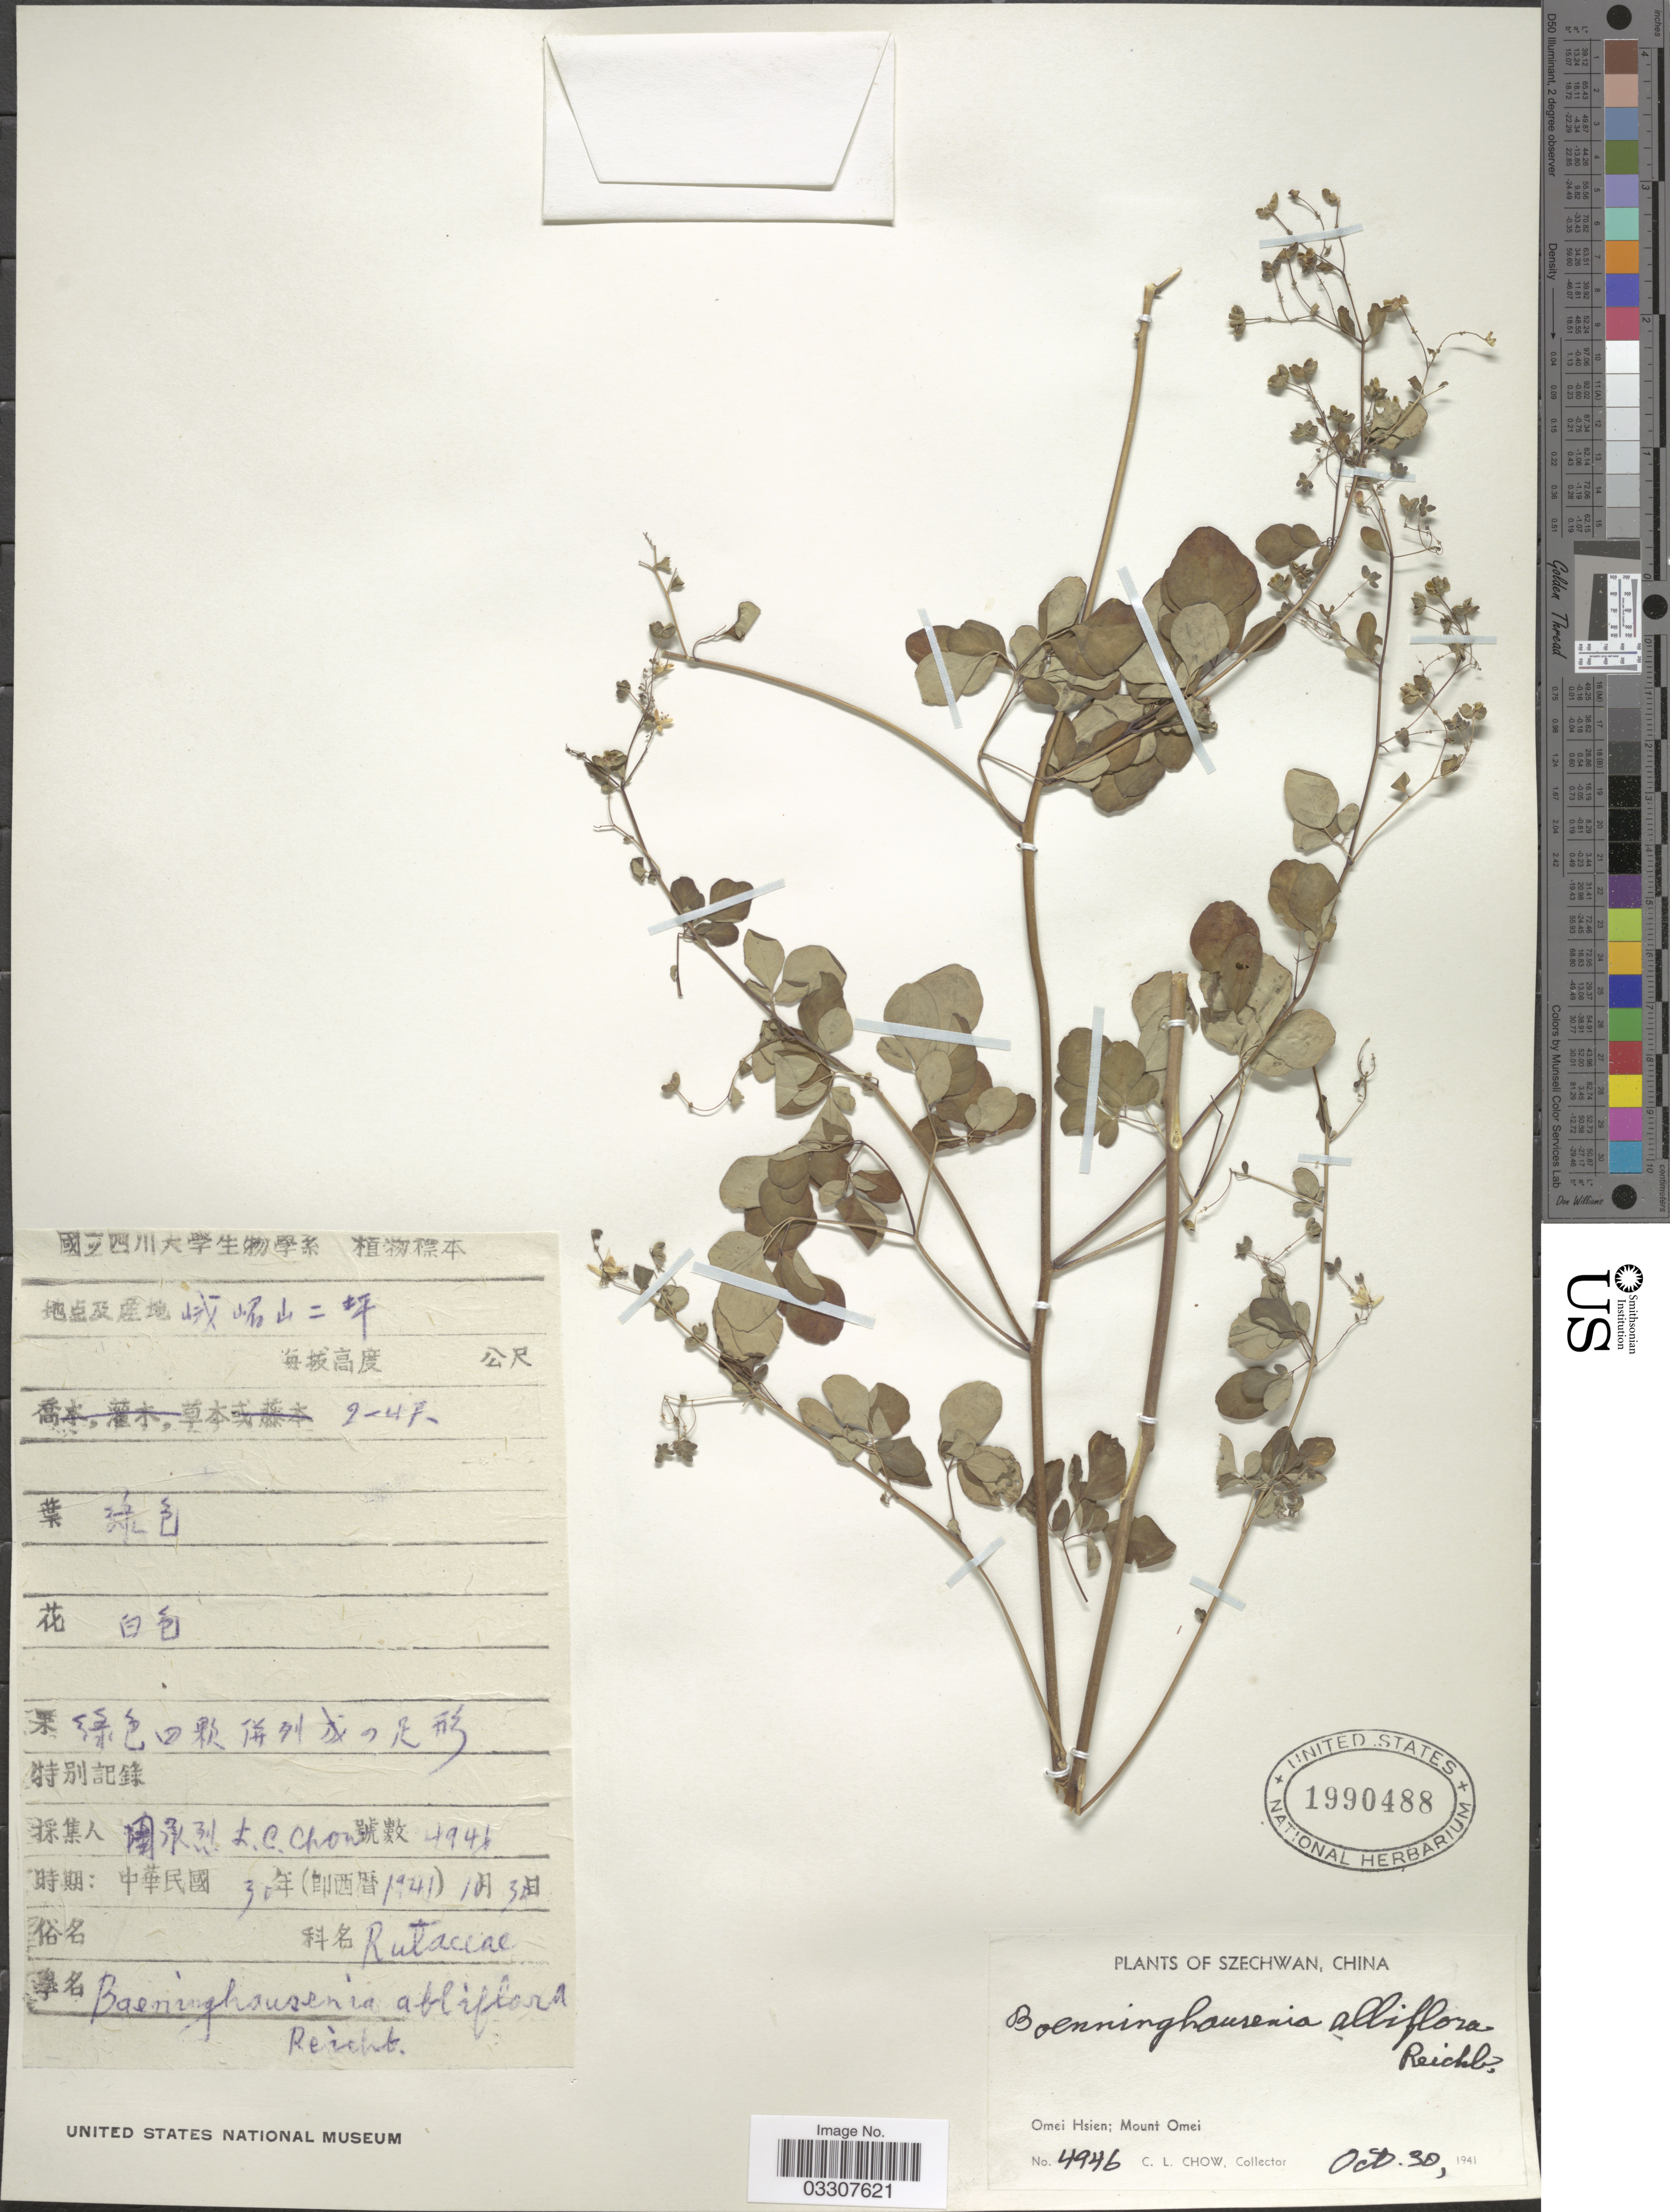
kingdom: Plantae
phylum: Tracheophyta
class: Magnoliopsida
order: Sapindales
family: Rutaceae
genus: Boenninghausenia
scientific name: Boenninghausenia albiflora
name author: (Hook.) Meisn.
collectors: C. Chow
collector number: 4946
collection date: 1941-10-30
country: China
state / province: Sichuan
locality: Szechwan. Omei Hsien: Mount Omei.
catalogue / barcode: US 1990488